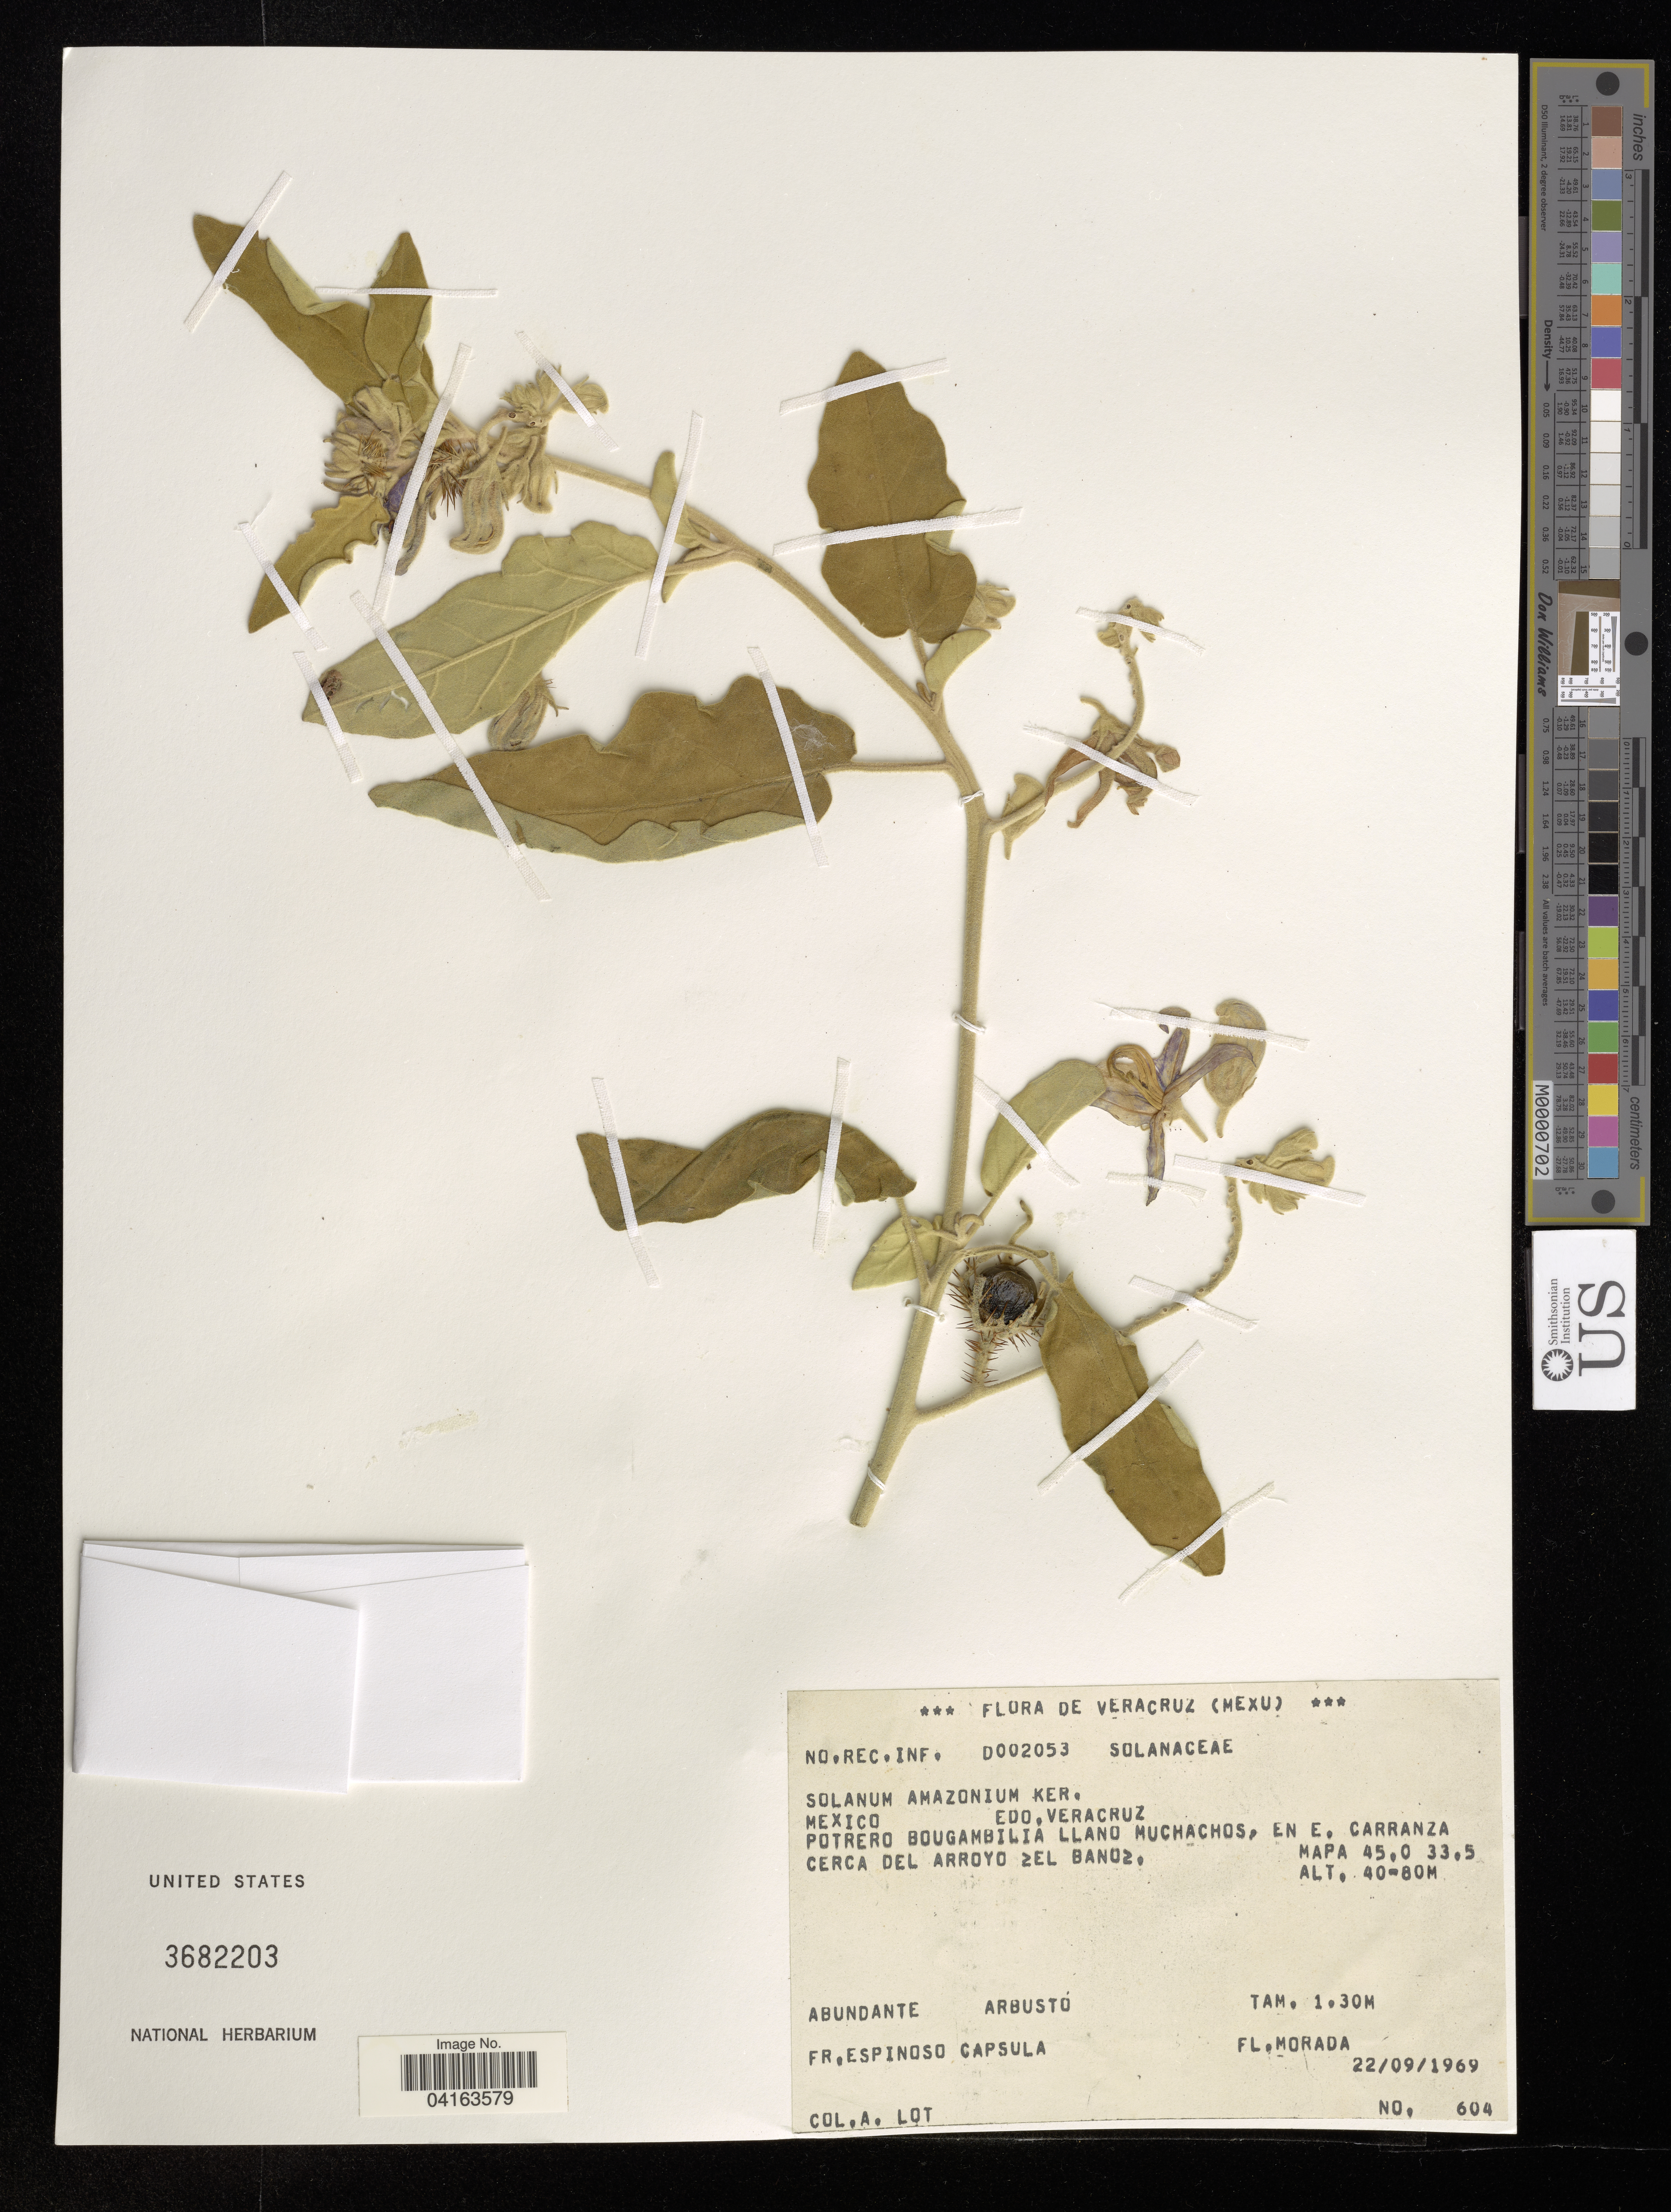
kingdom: Plantae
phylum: Tracheophyta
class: Magnoliopsida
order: Solanales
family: Solanaceae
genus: Solanum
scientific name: Solanum amazonicum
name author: Ker Gawl.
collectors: Lot, A.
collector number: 604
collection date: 1969-09-22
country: Mexico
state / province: Veracruz Llave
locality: Potrero Bougambilia Llano Muchachos, en E. Carranza cerca del Arroyo ≥ El Bano≥.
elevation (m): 40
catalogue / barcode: US 3682203